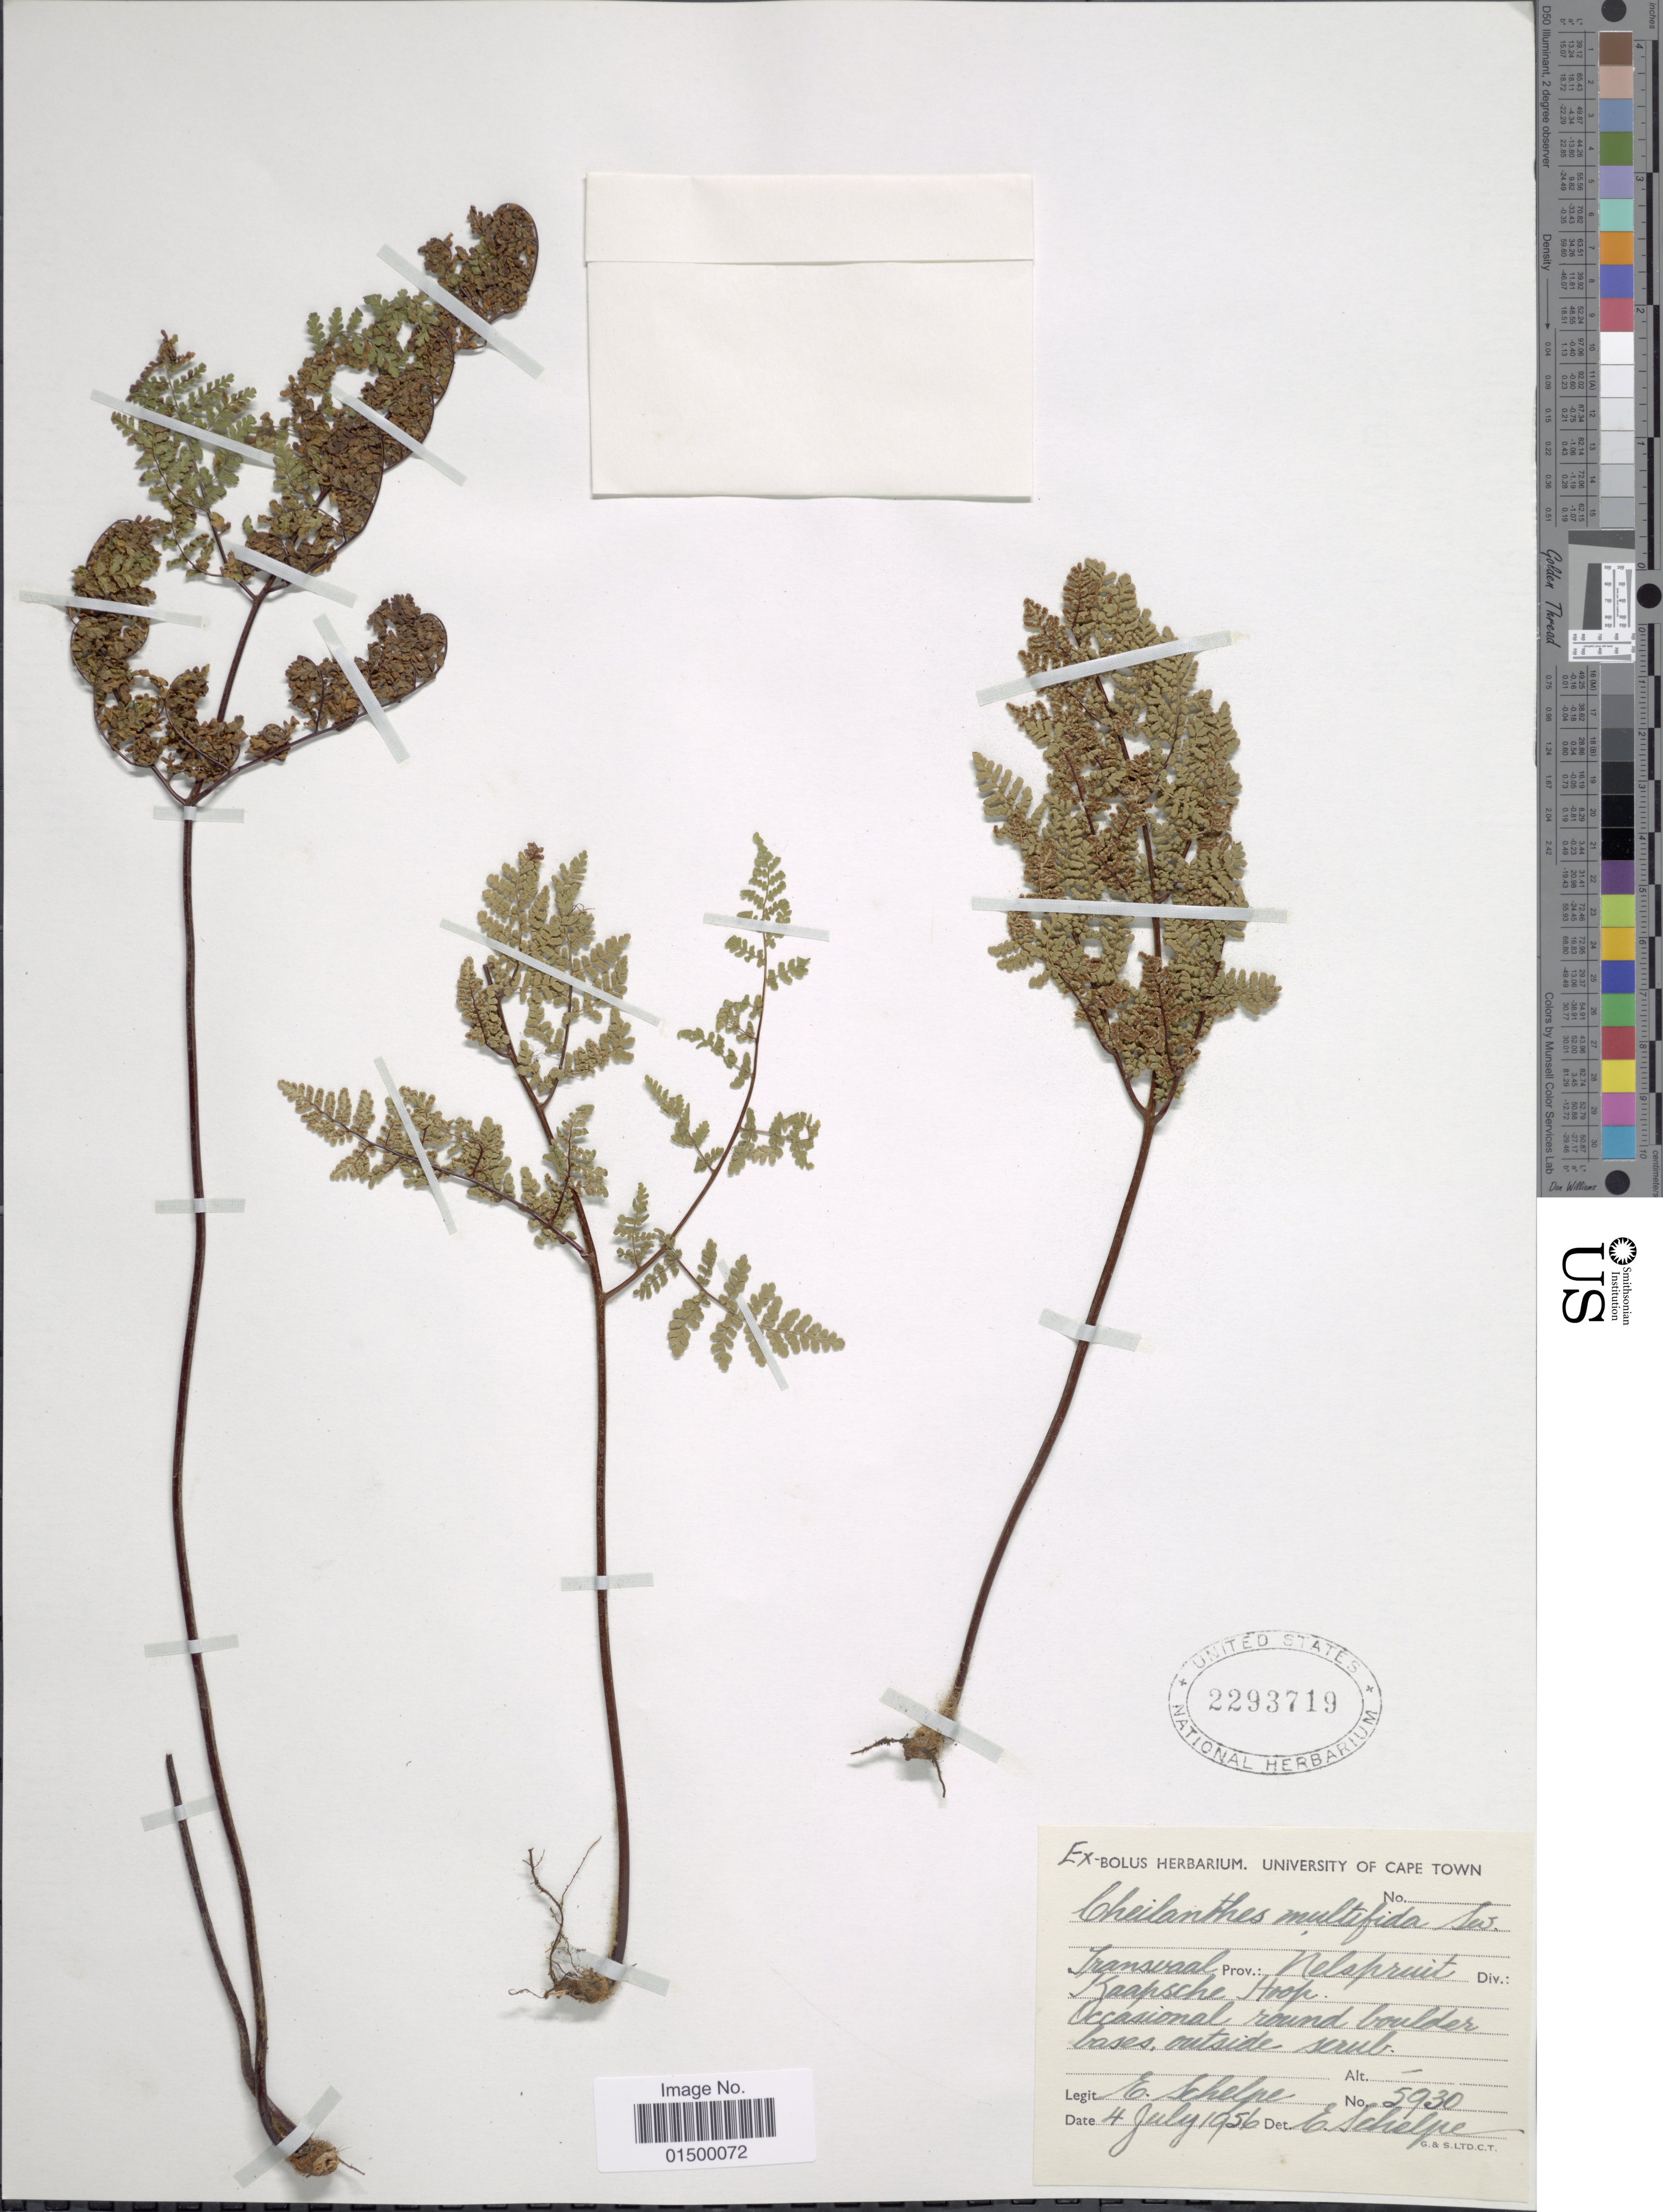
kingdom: Plantae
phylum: Tracheophyta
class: Polypodiopsida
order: Polypodiales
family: Pteridaceae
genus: Cheilanthes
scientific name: Cheilanthes multifida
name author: Sw.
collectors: E. A. C. L. E. Schelpe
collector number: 5930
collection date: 1956-07-04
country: South Africa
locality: Transvaal Prov. Nelspruit. Kaapschehoop.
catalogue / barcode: US 2293719